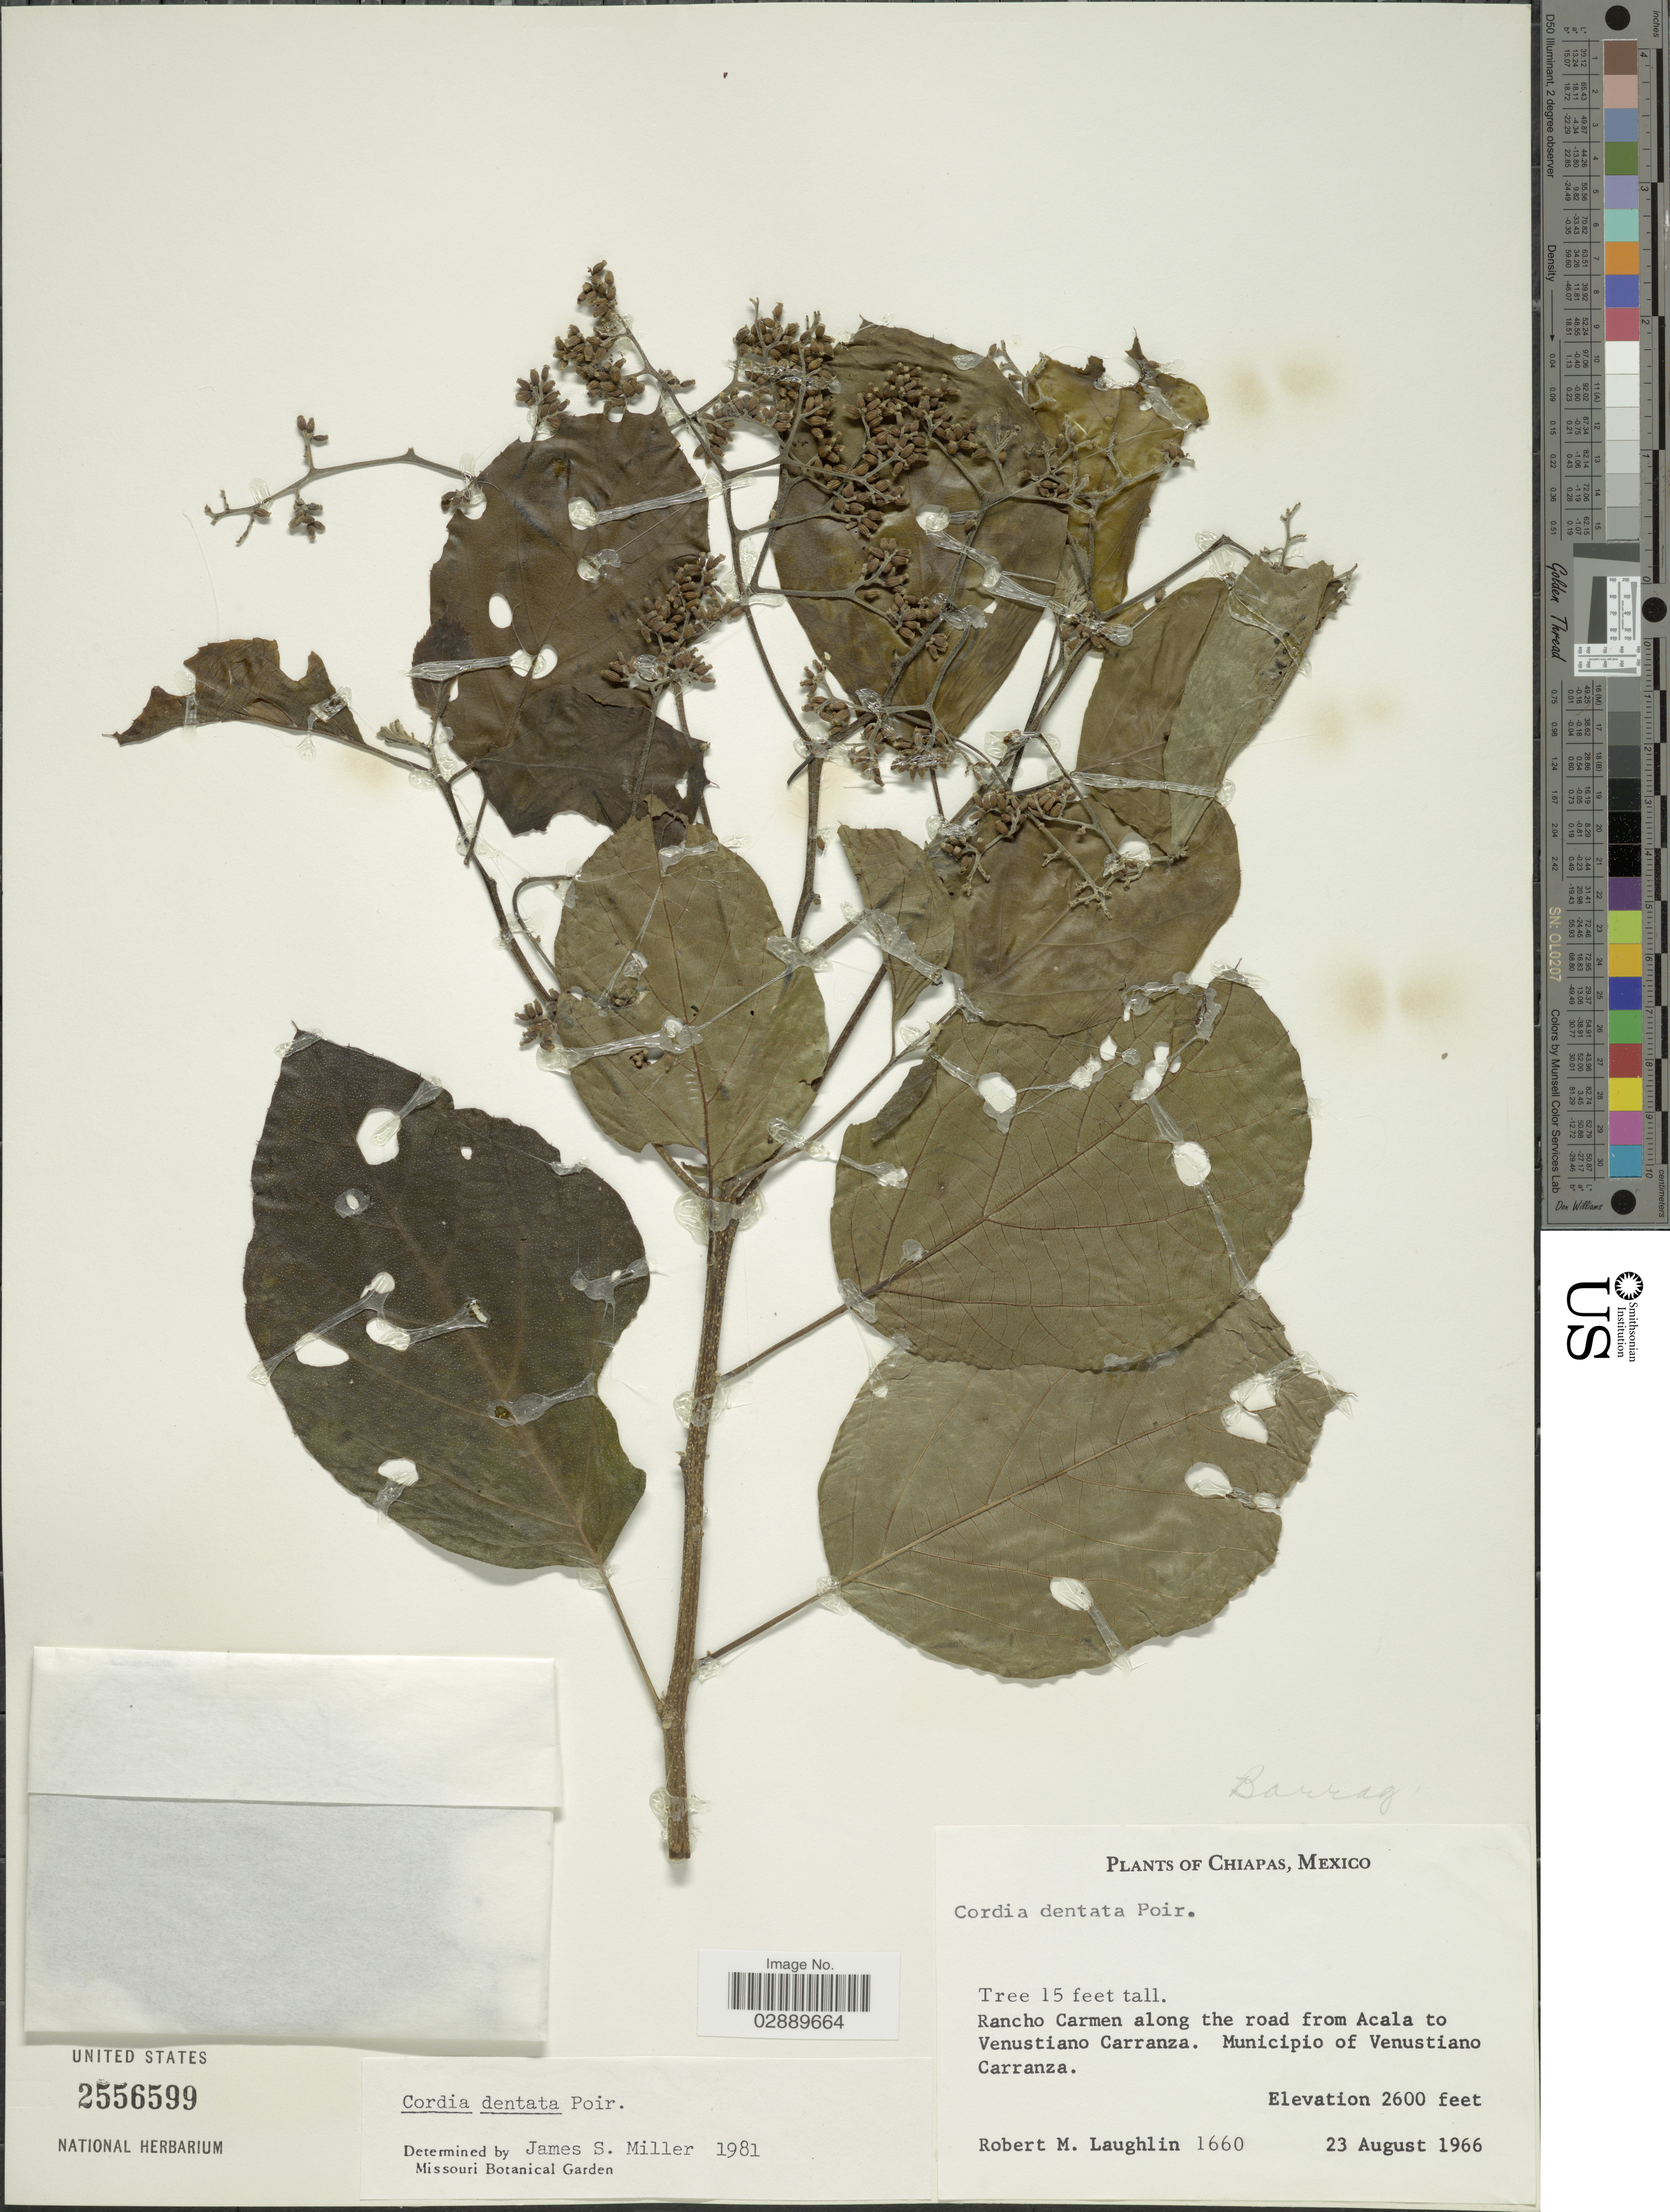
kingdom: Plantae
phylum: Tracheophyta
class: Magnoliopsida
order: Boraginales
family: Cordiaceae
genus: Cordia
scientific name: Cordia dentata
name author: Poir.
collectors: R. M. Laughlin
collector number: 1660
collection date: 1966-08-23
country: Mexico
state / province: Chiapas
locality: Rancho Carmen along the road from Acala to Venustiano Carranza. Municipio of Venustiano Carranza.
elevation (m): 792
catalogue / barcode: US 2556599